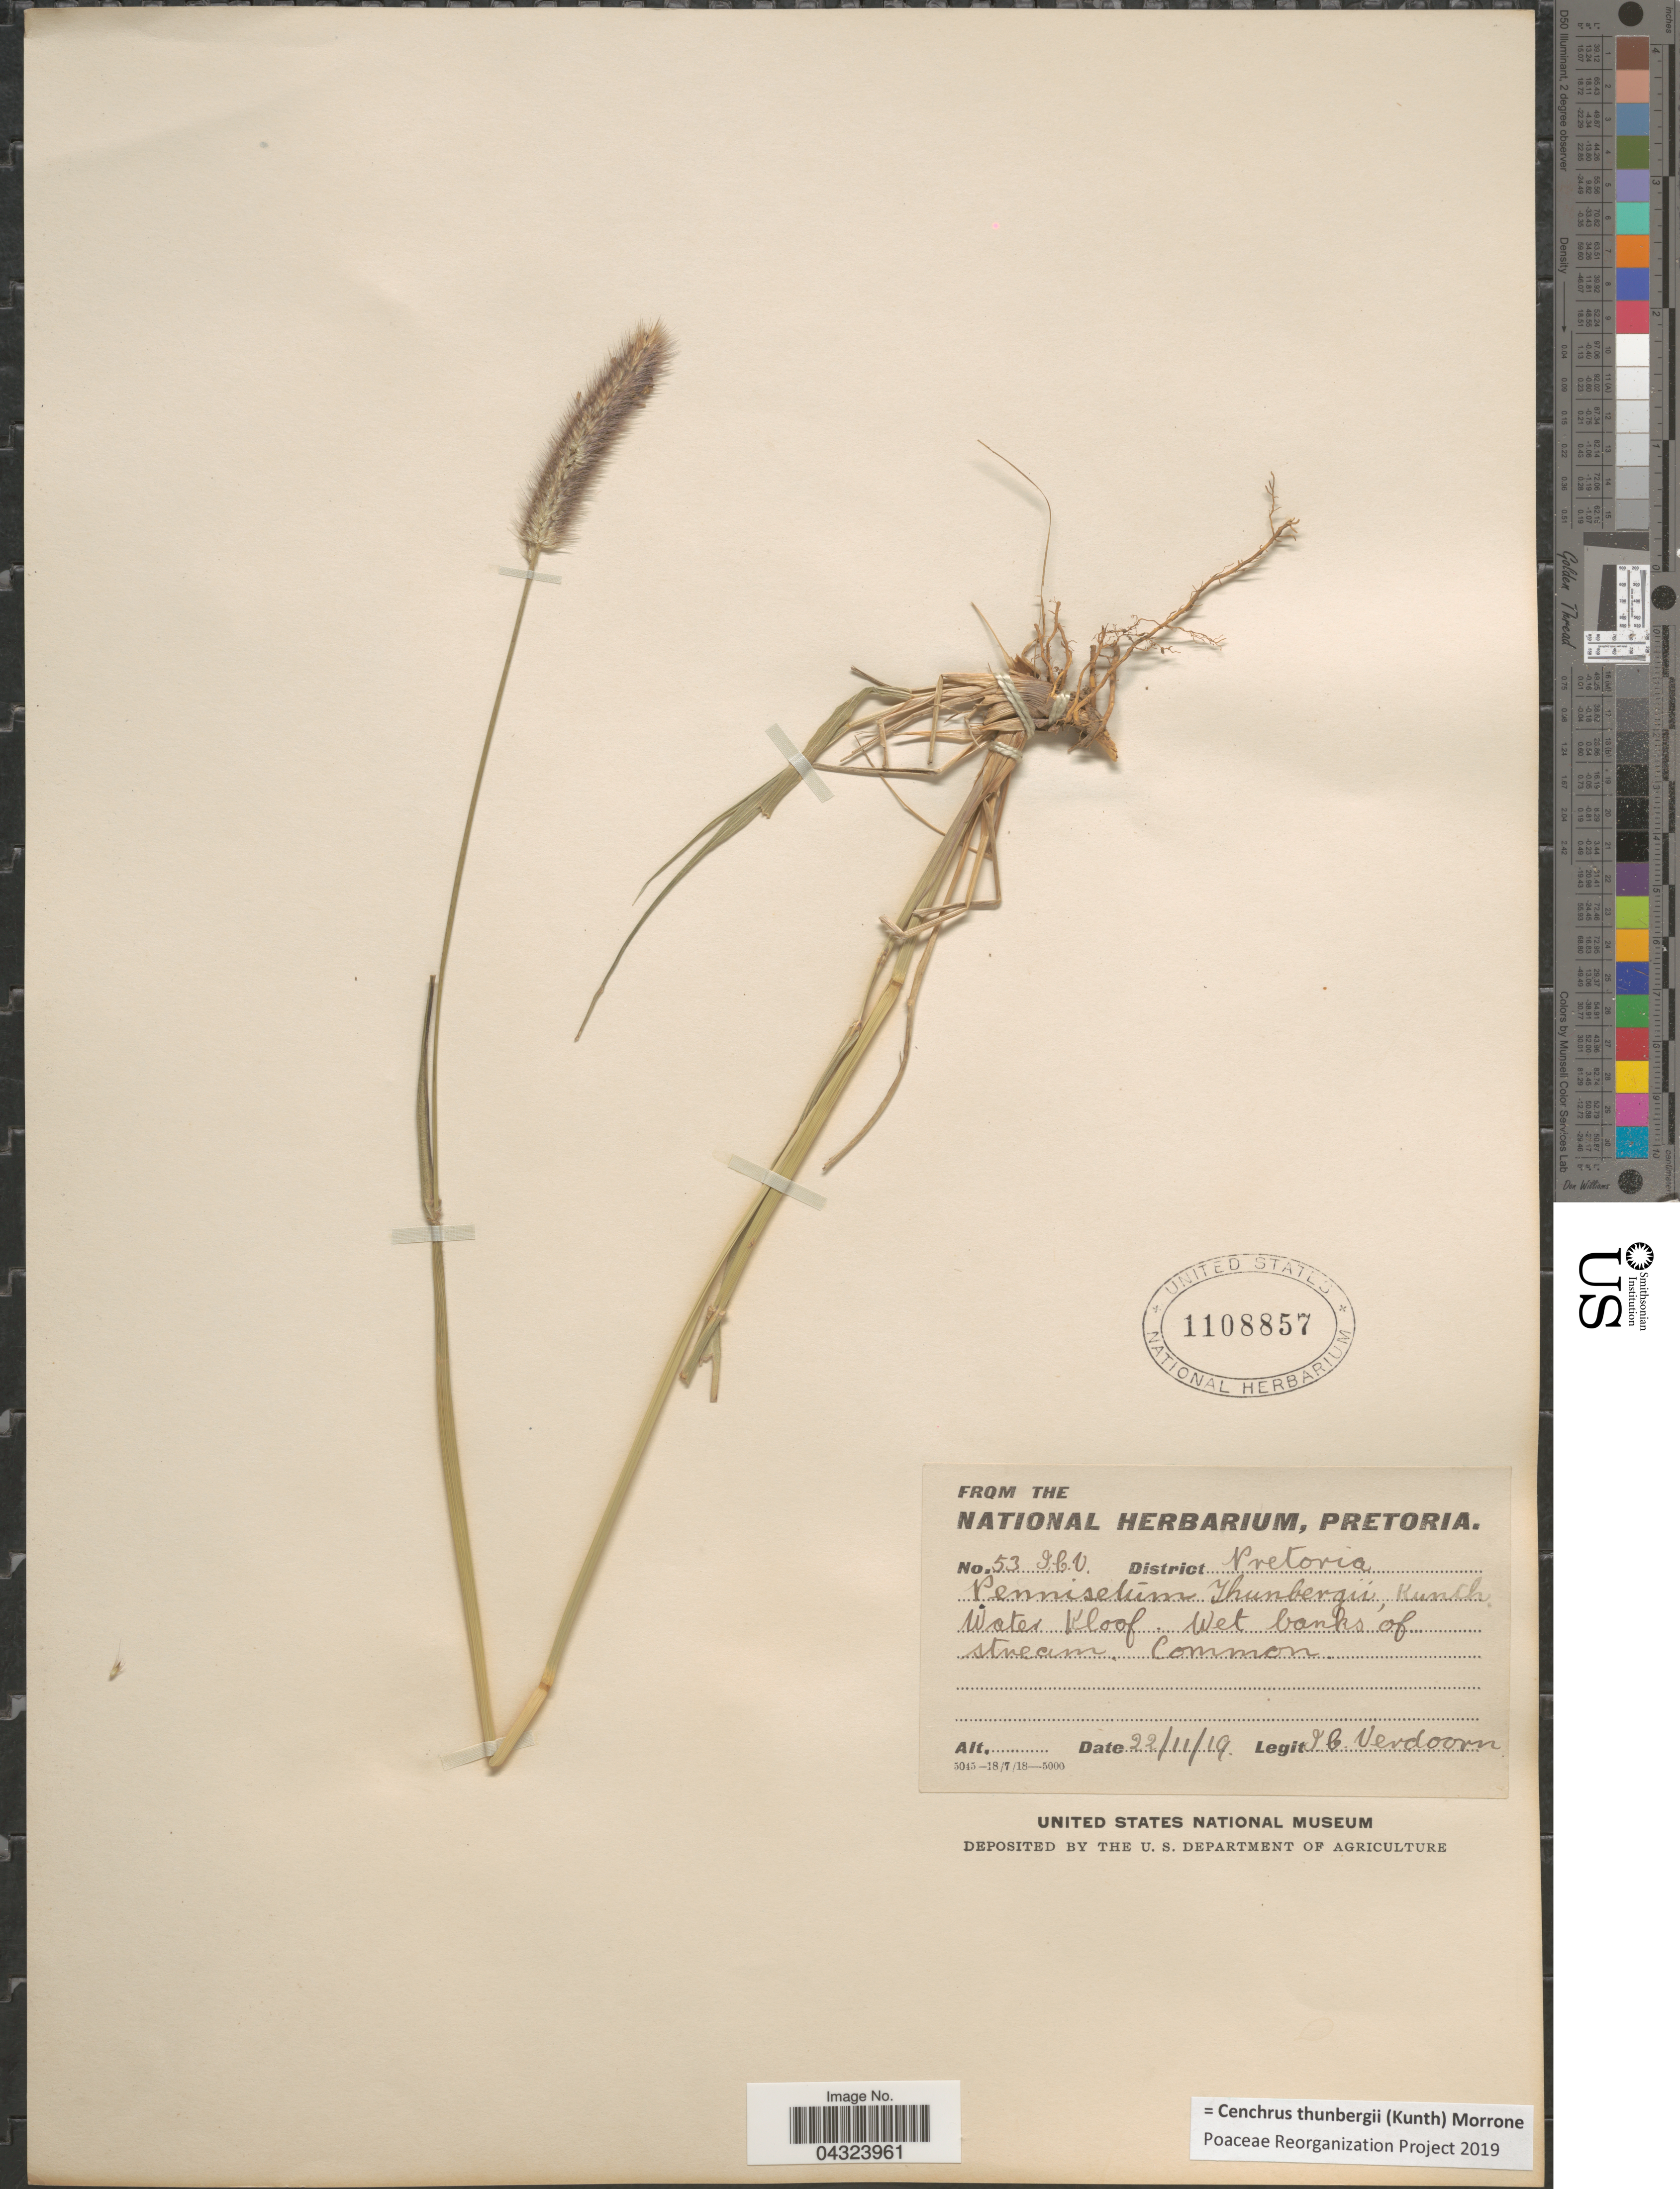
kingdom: Plantae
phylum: Tracheophyta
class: Liliopsida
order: Poales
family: Poaceae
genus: Cenchrus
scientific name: Cenchrus thunbergii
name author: (Kunth) Morrone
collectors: I. Verdoorn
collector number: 53ICV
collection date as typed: Transcribed d/m/y: 22/11/19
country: South Africa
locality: District Pretoria. Water Kloof.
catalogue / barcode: US 1108857